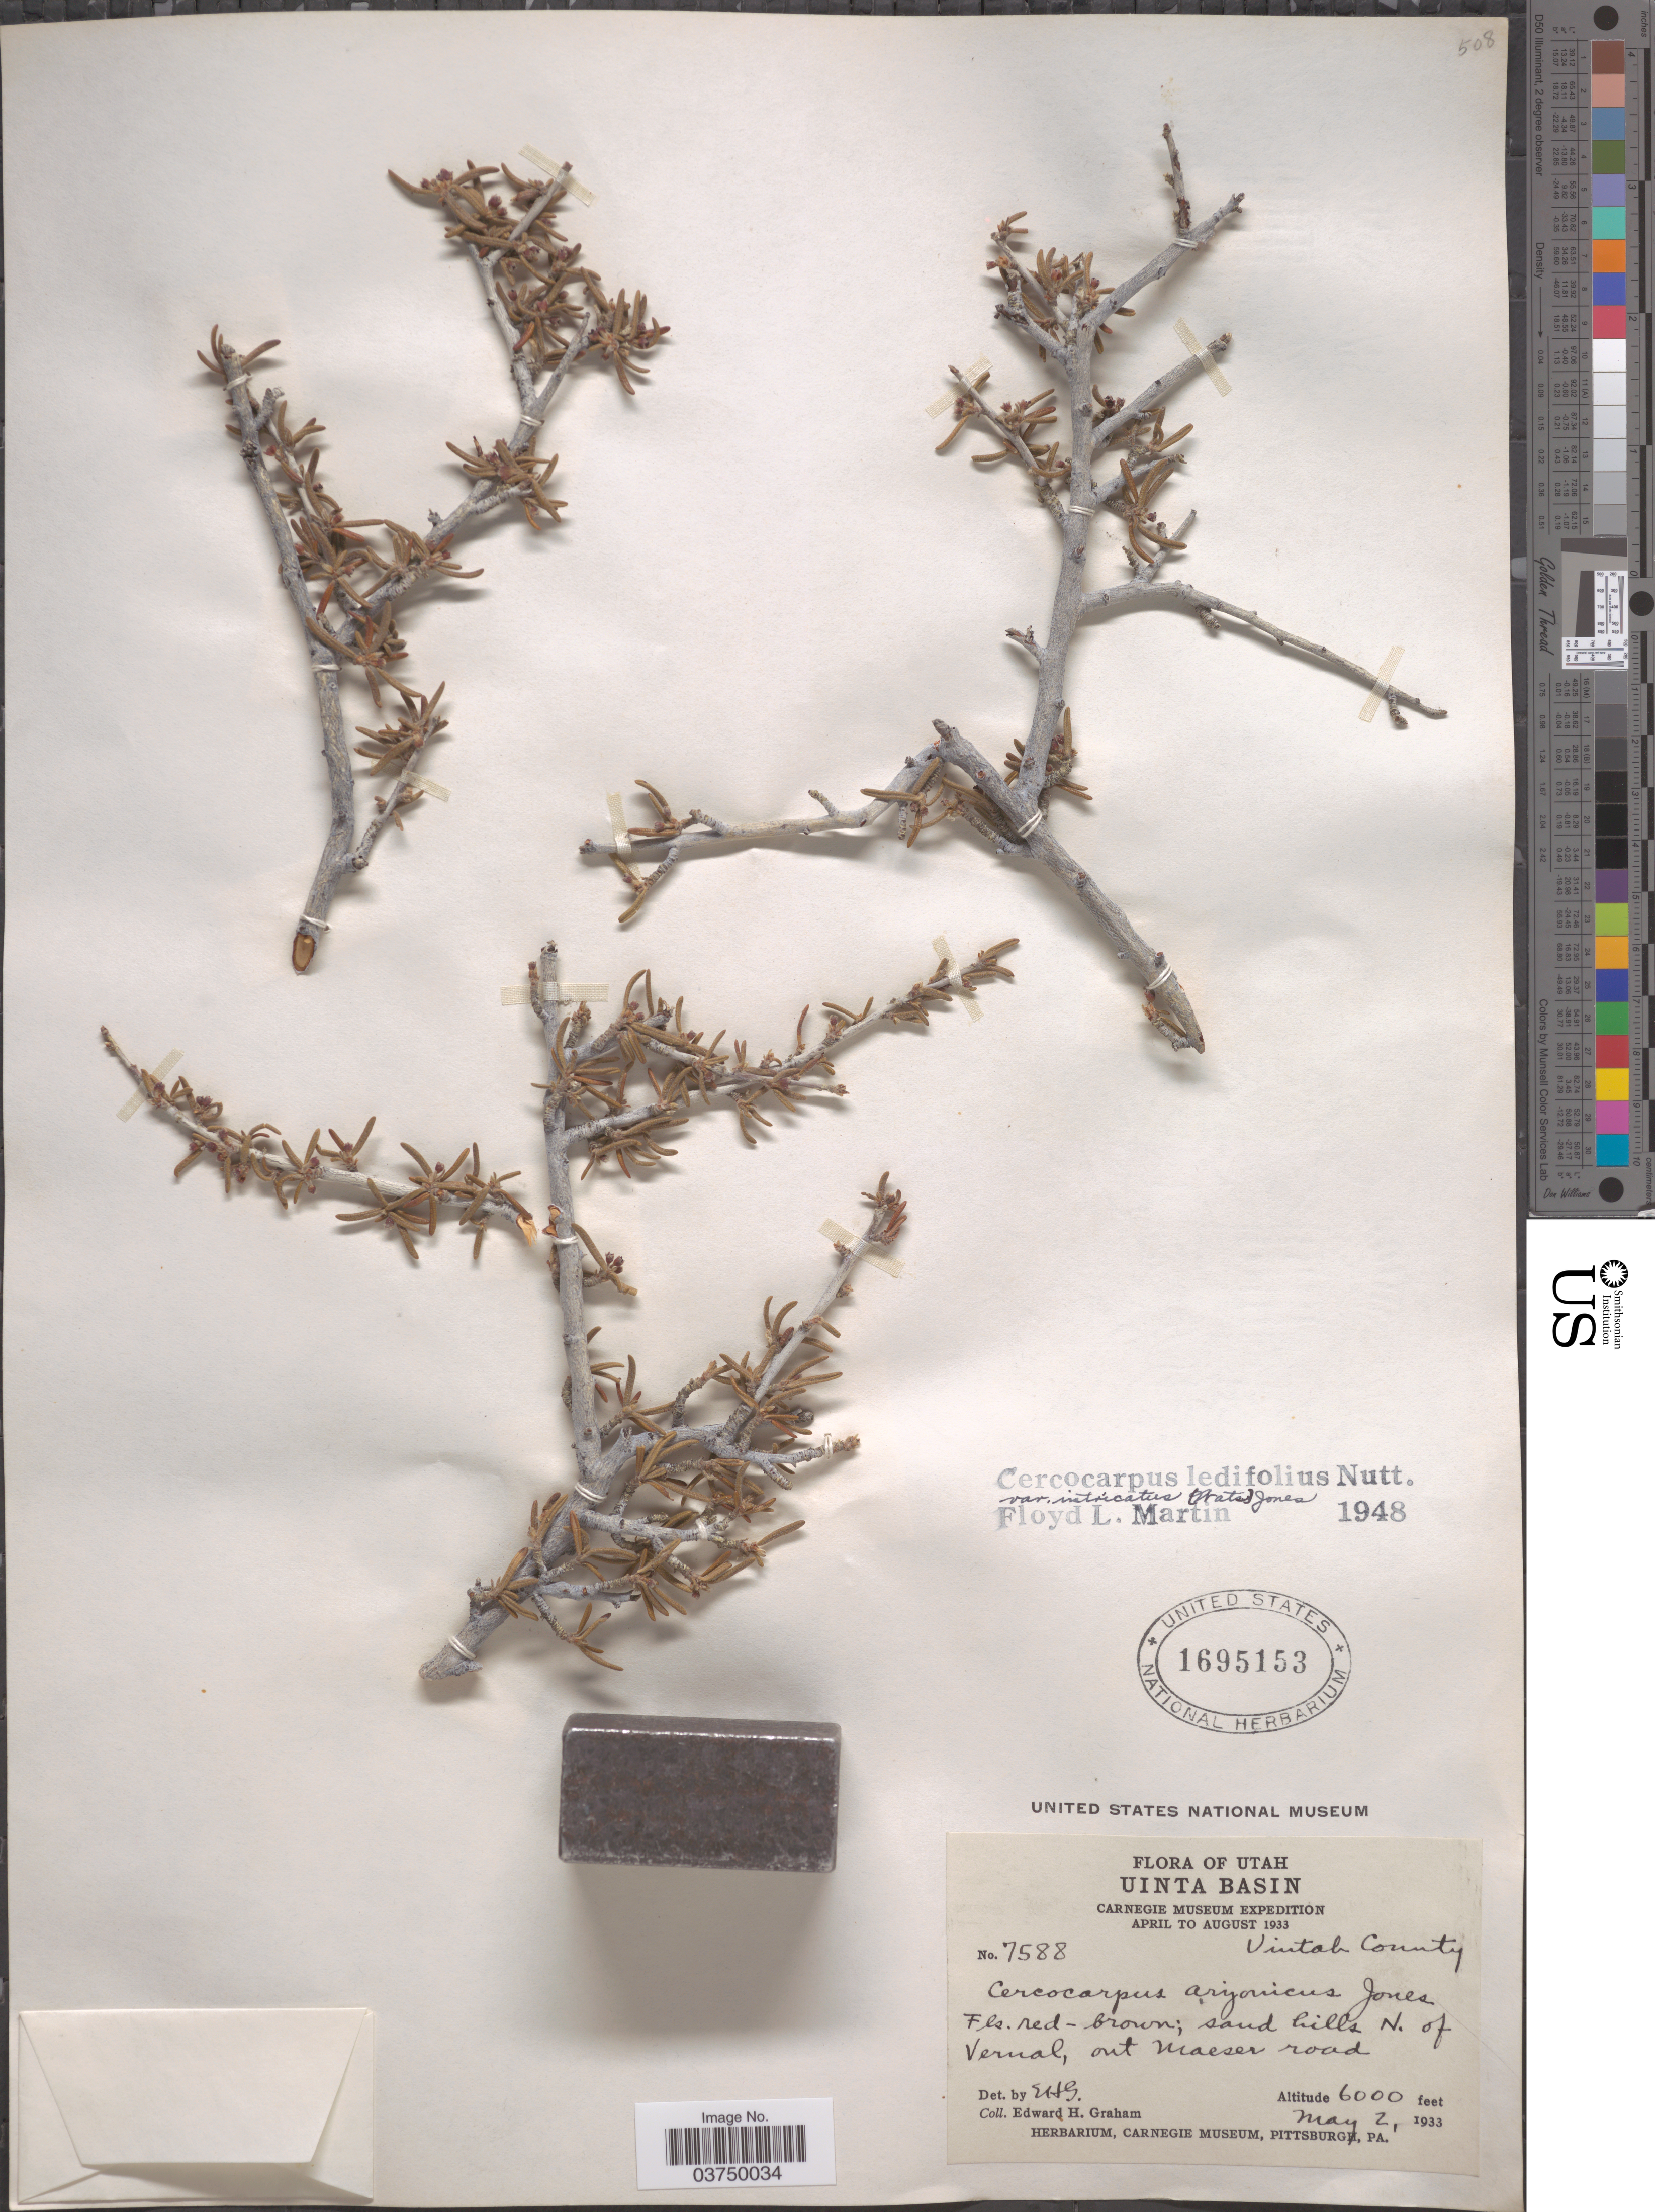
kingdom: Plantae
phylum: Tracheophyta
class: Magnoliopsida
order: Rosales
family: Rosaceae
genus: Cercocarpus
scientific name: Cercocarpus ledifolius var. intricatus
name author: Nutt.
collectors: E. H. Graham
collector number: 7588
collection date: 1933-05-02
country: United States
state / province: Utah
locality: Uinta Basin. Uintah County. Sand hills N. of Vernal, out Maeser road.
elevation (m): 1829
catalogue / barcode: US 1695153